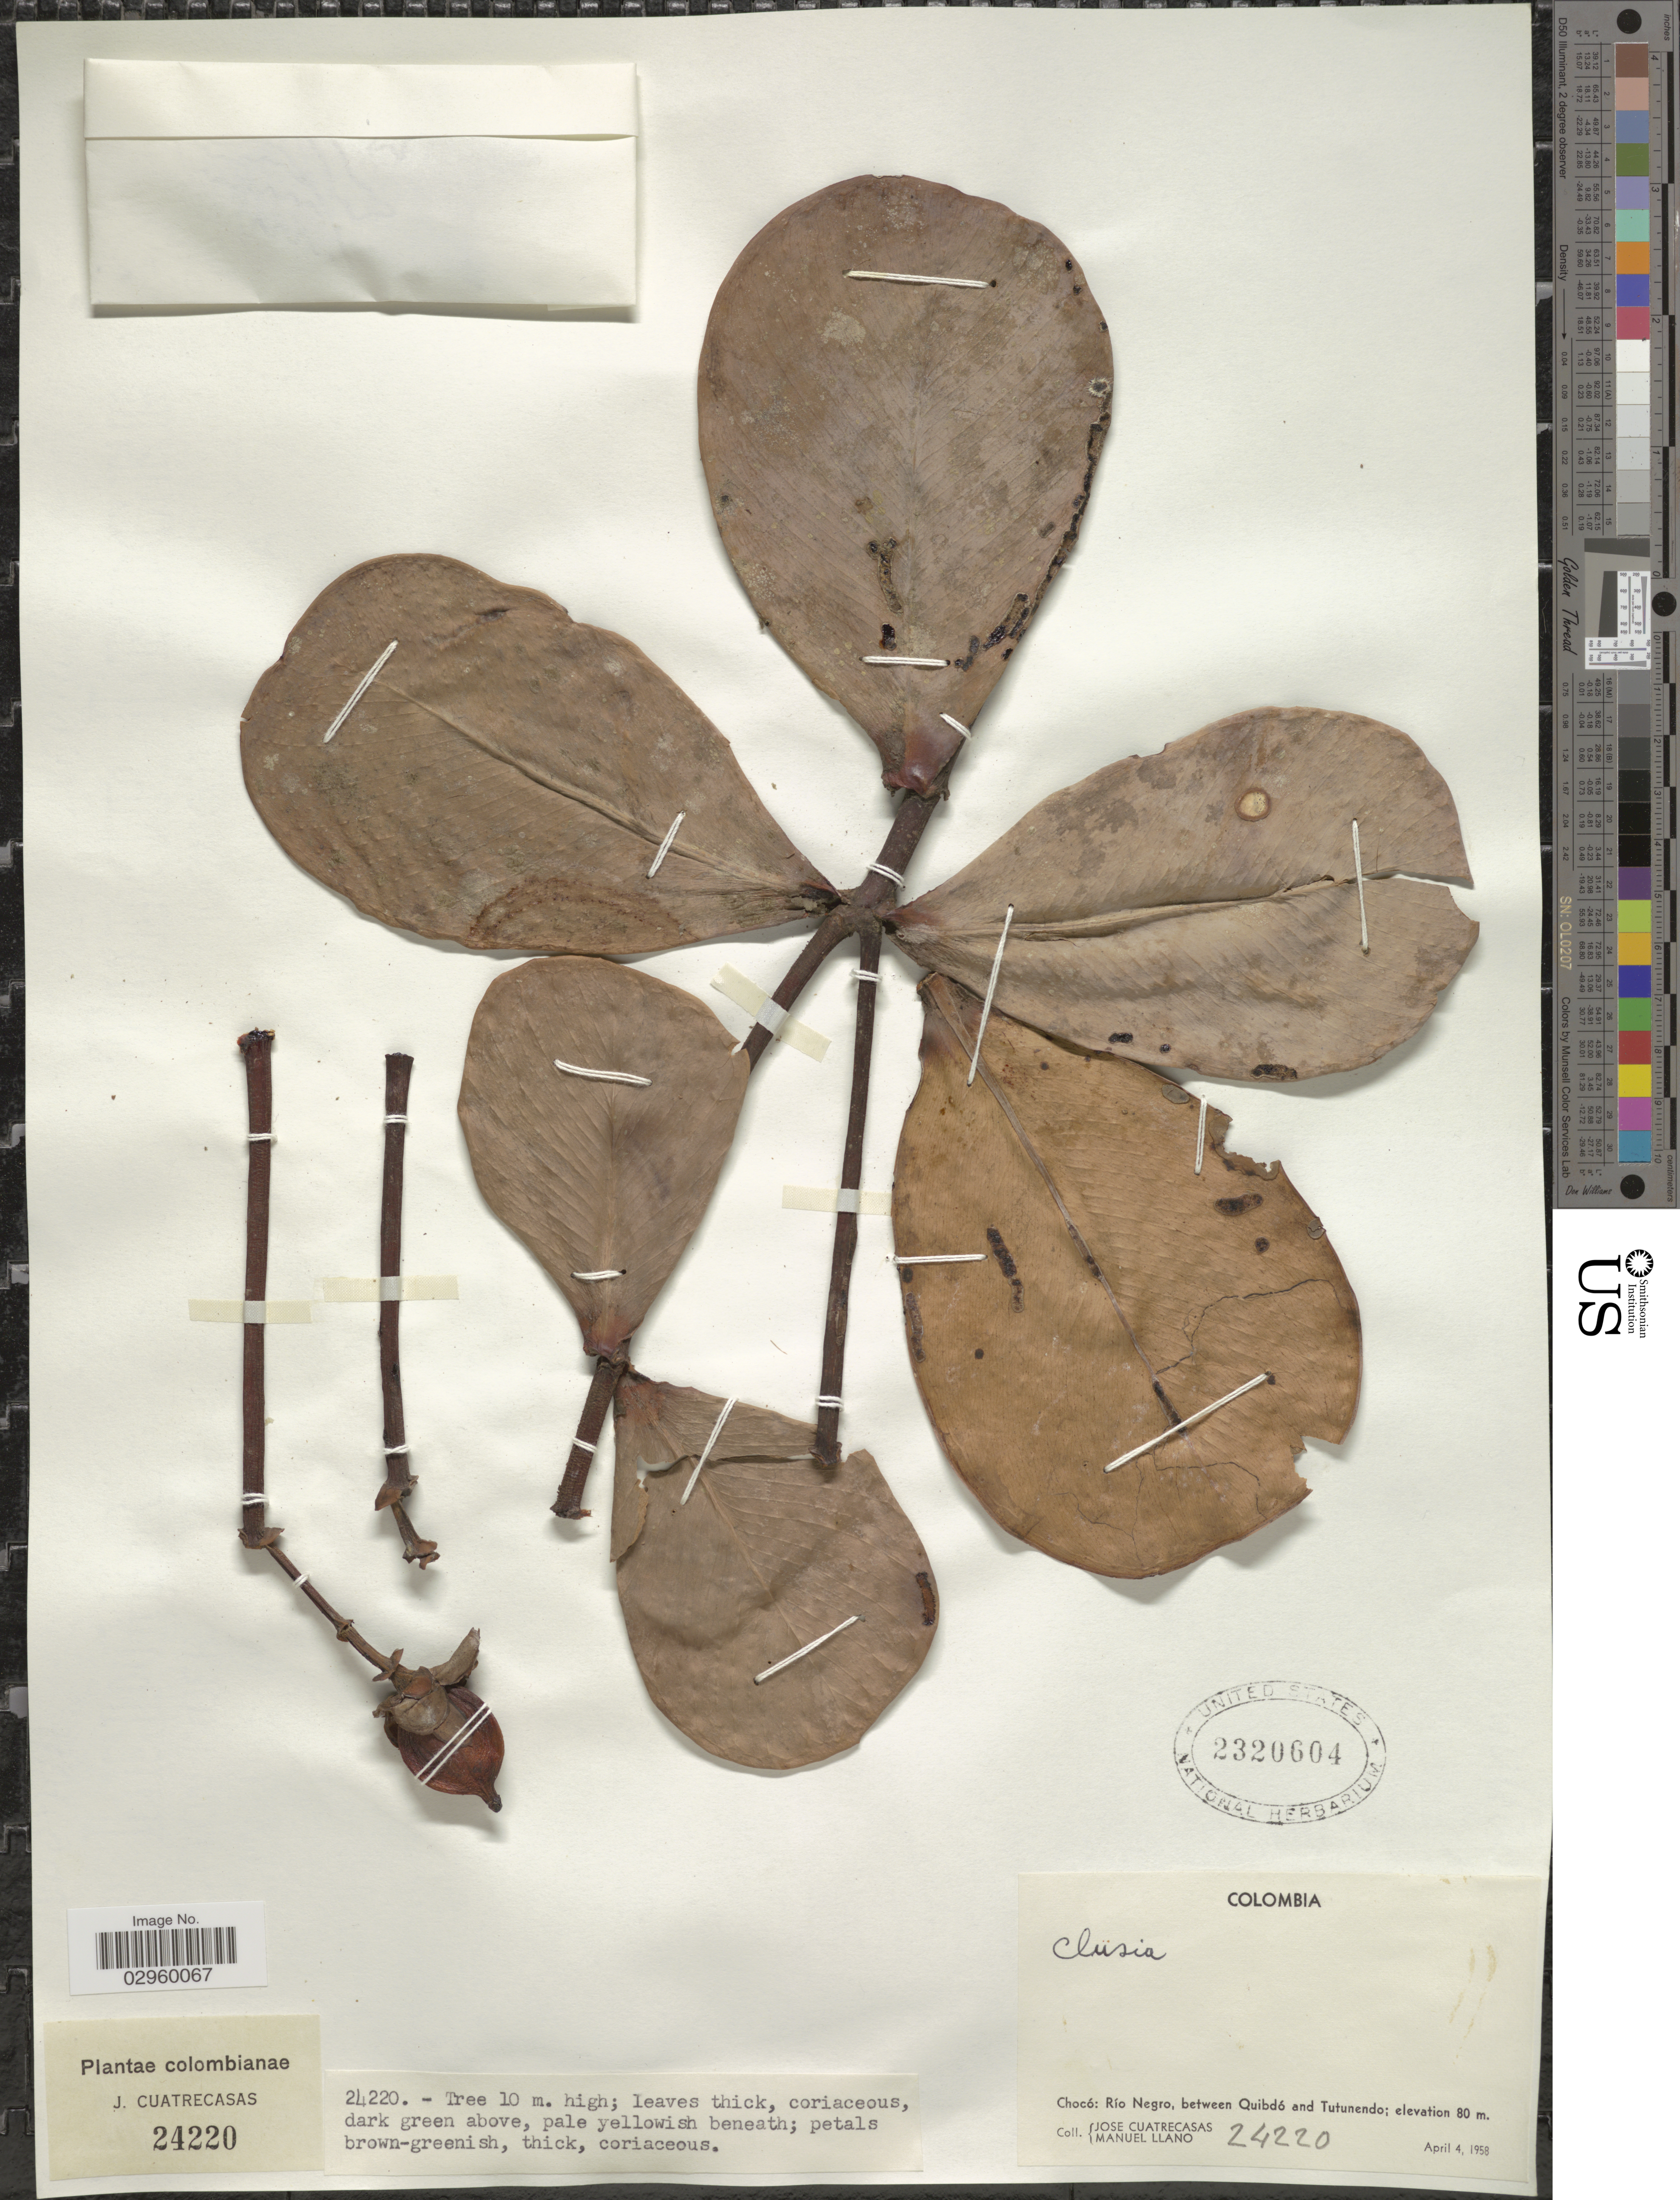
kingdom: Plantae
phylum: Tracheophyta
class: Magnoliopsida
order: Malpighiales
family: Clusiaceae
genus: Clusia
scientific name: Clusia sp.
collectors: J. Cuatrecasas & M. Llano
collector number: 24220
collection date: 1958-04-04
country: Colombia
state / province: Chocó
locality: Río Negro, between Quibdó and Tutunendo.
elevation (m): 80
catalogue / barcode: US 2320604